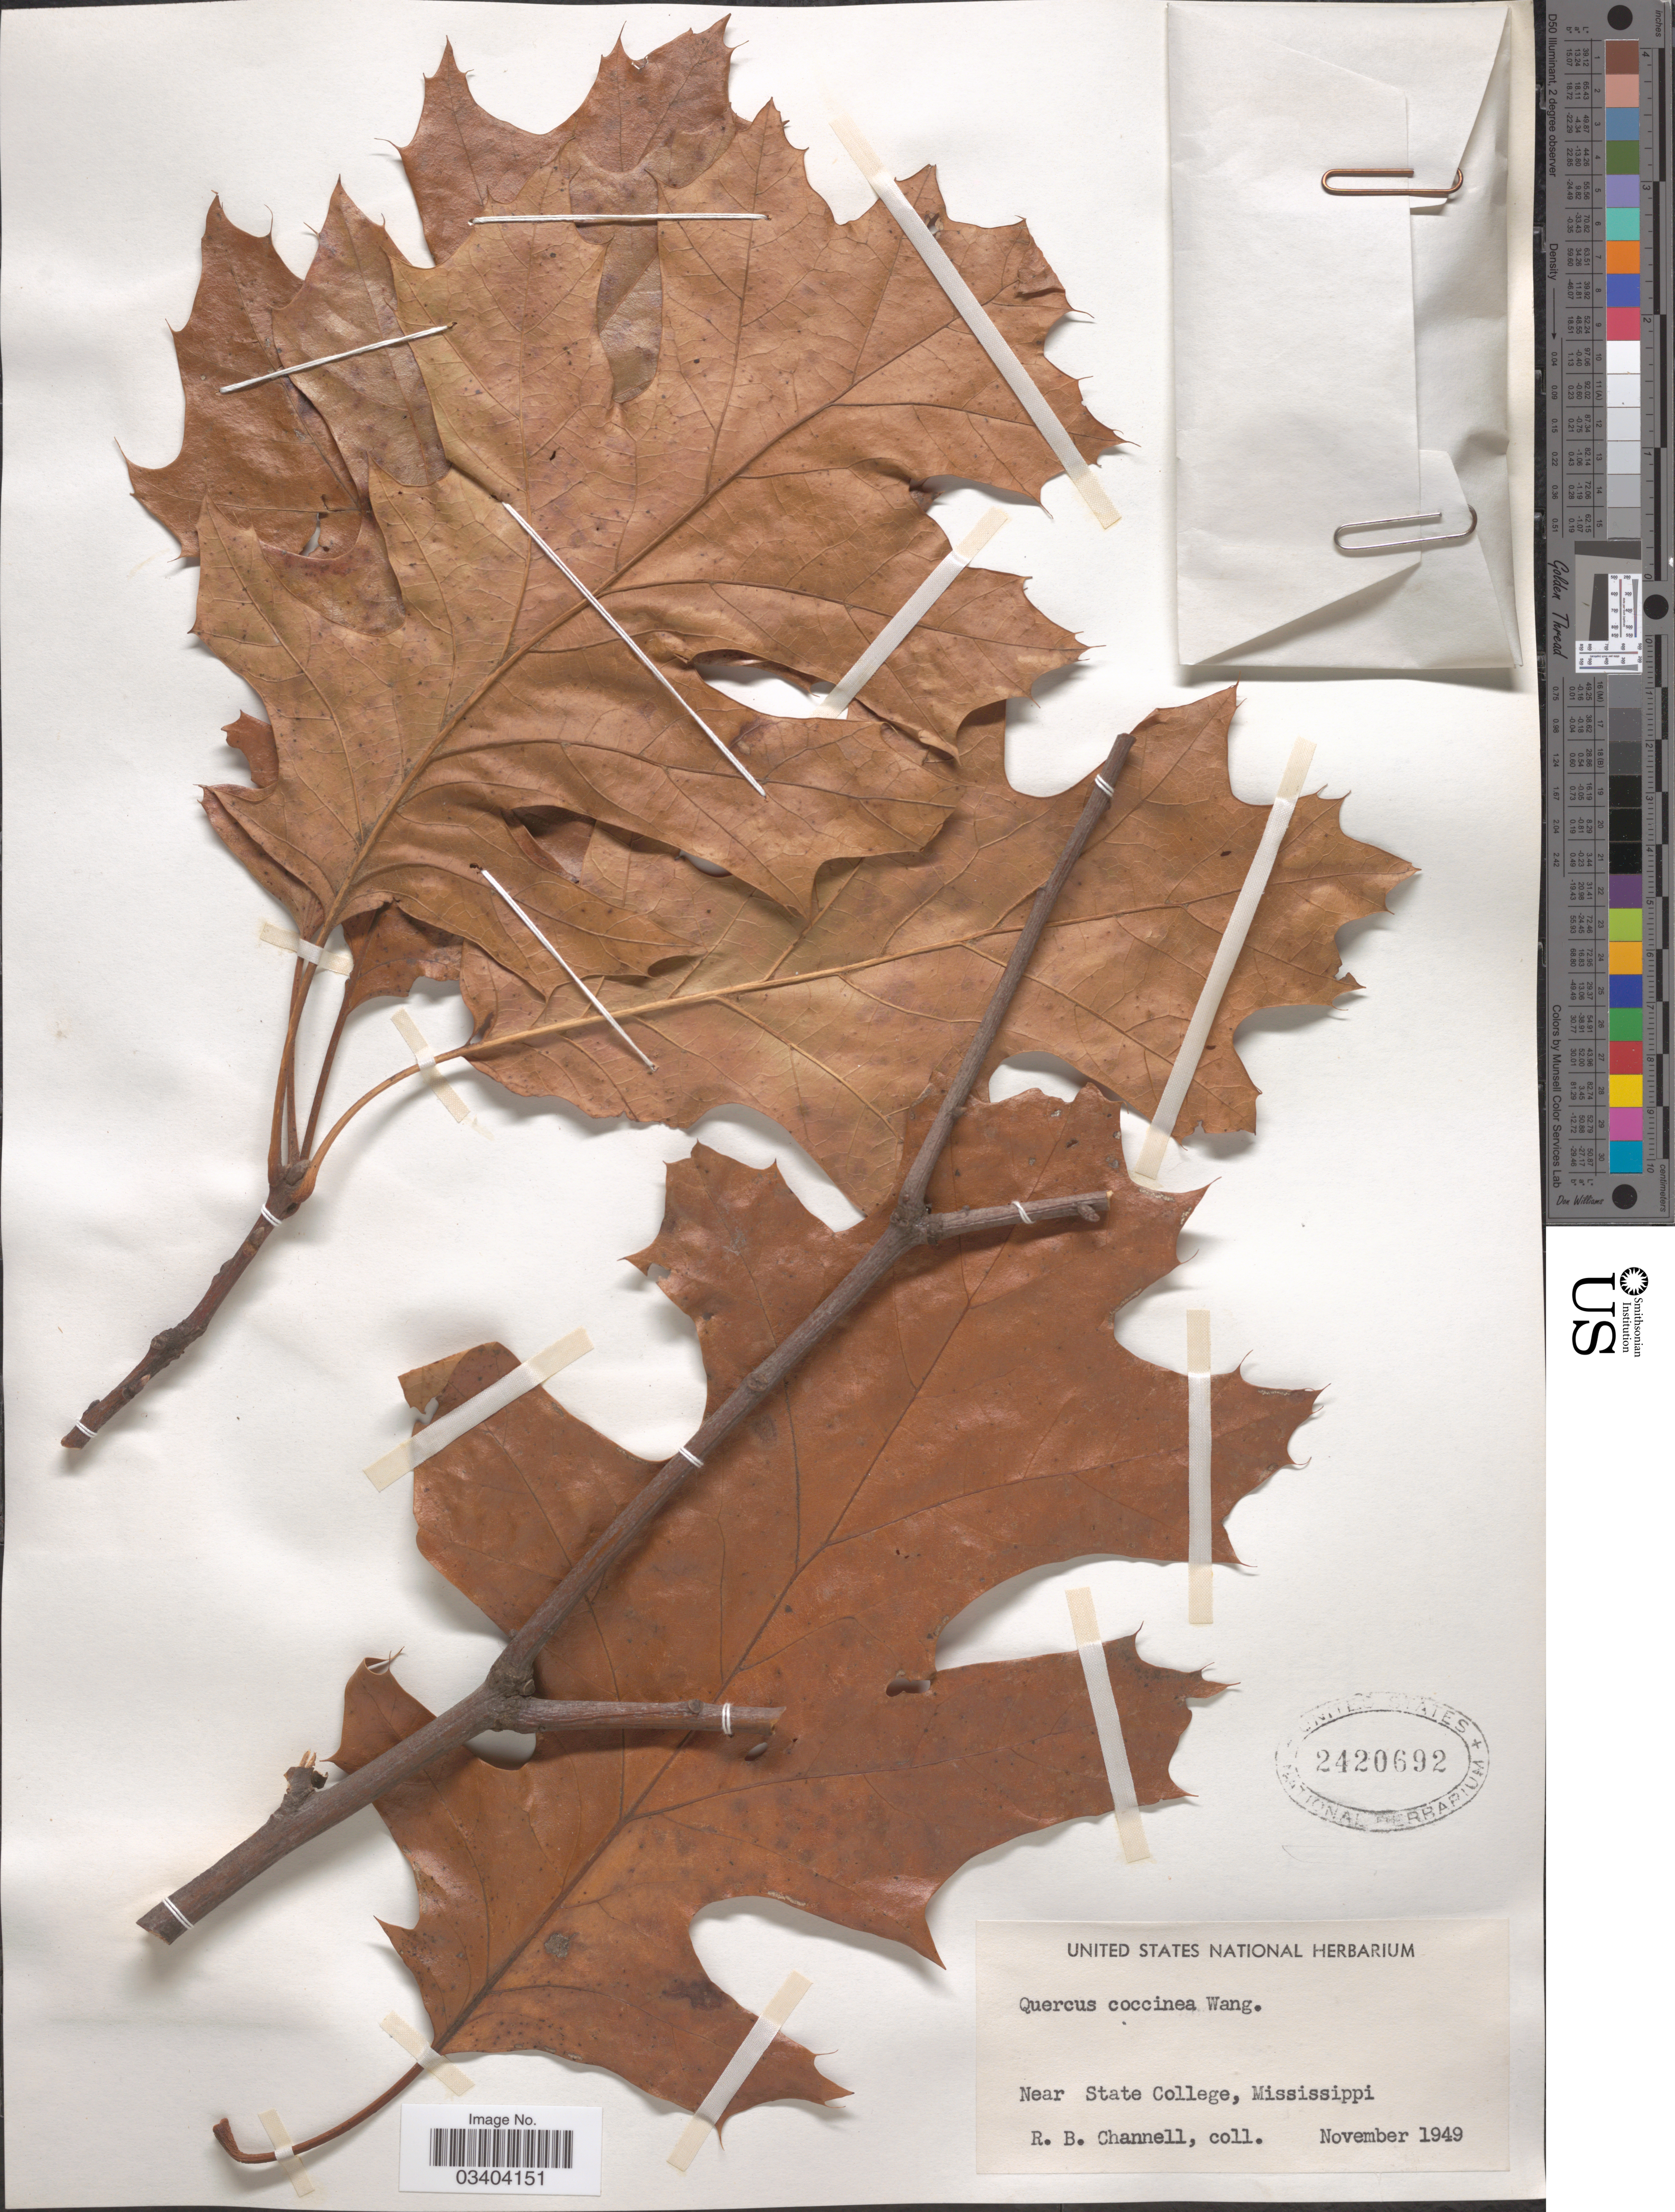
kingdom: Plantae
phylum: Tracheophyta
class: Magnoliopsida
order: Fagales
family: Fagaceae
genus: Quercus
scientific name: Quercus coccinea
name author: Münchh.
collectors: R. B. Channell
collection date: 1949-11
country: United States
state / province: Mississippi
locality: Near State College.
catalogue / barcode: US 2420692